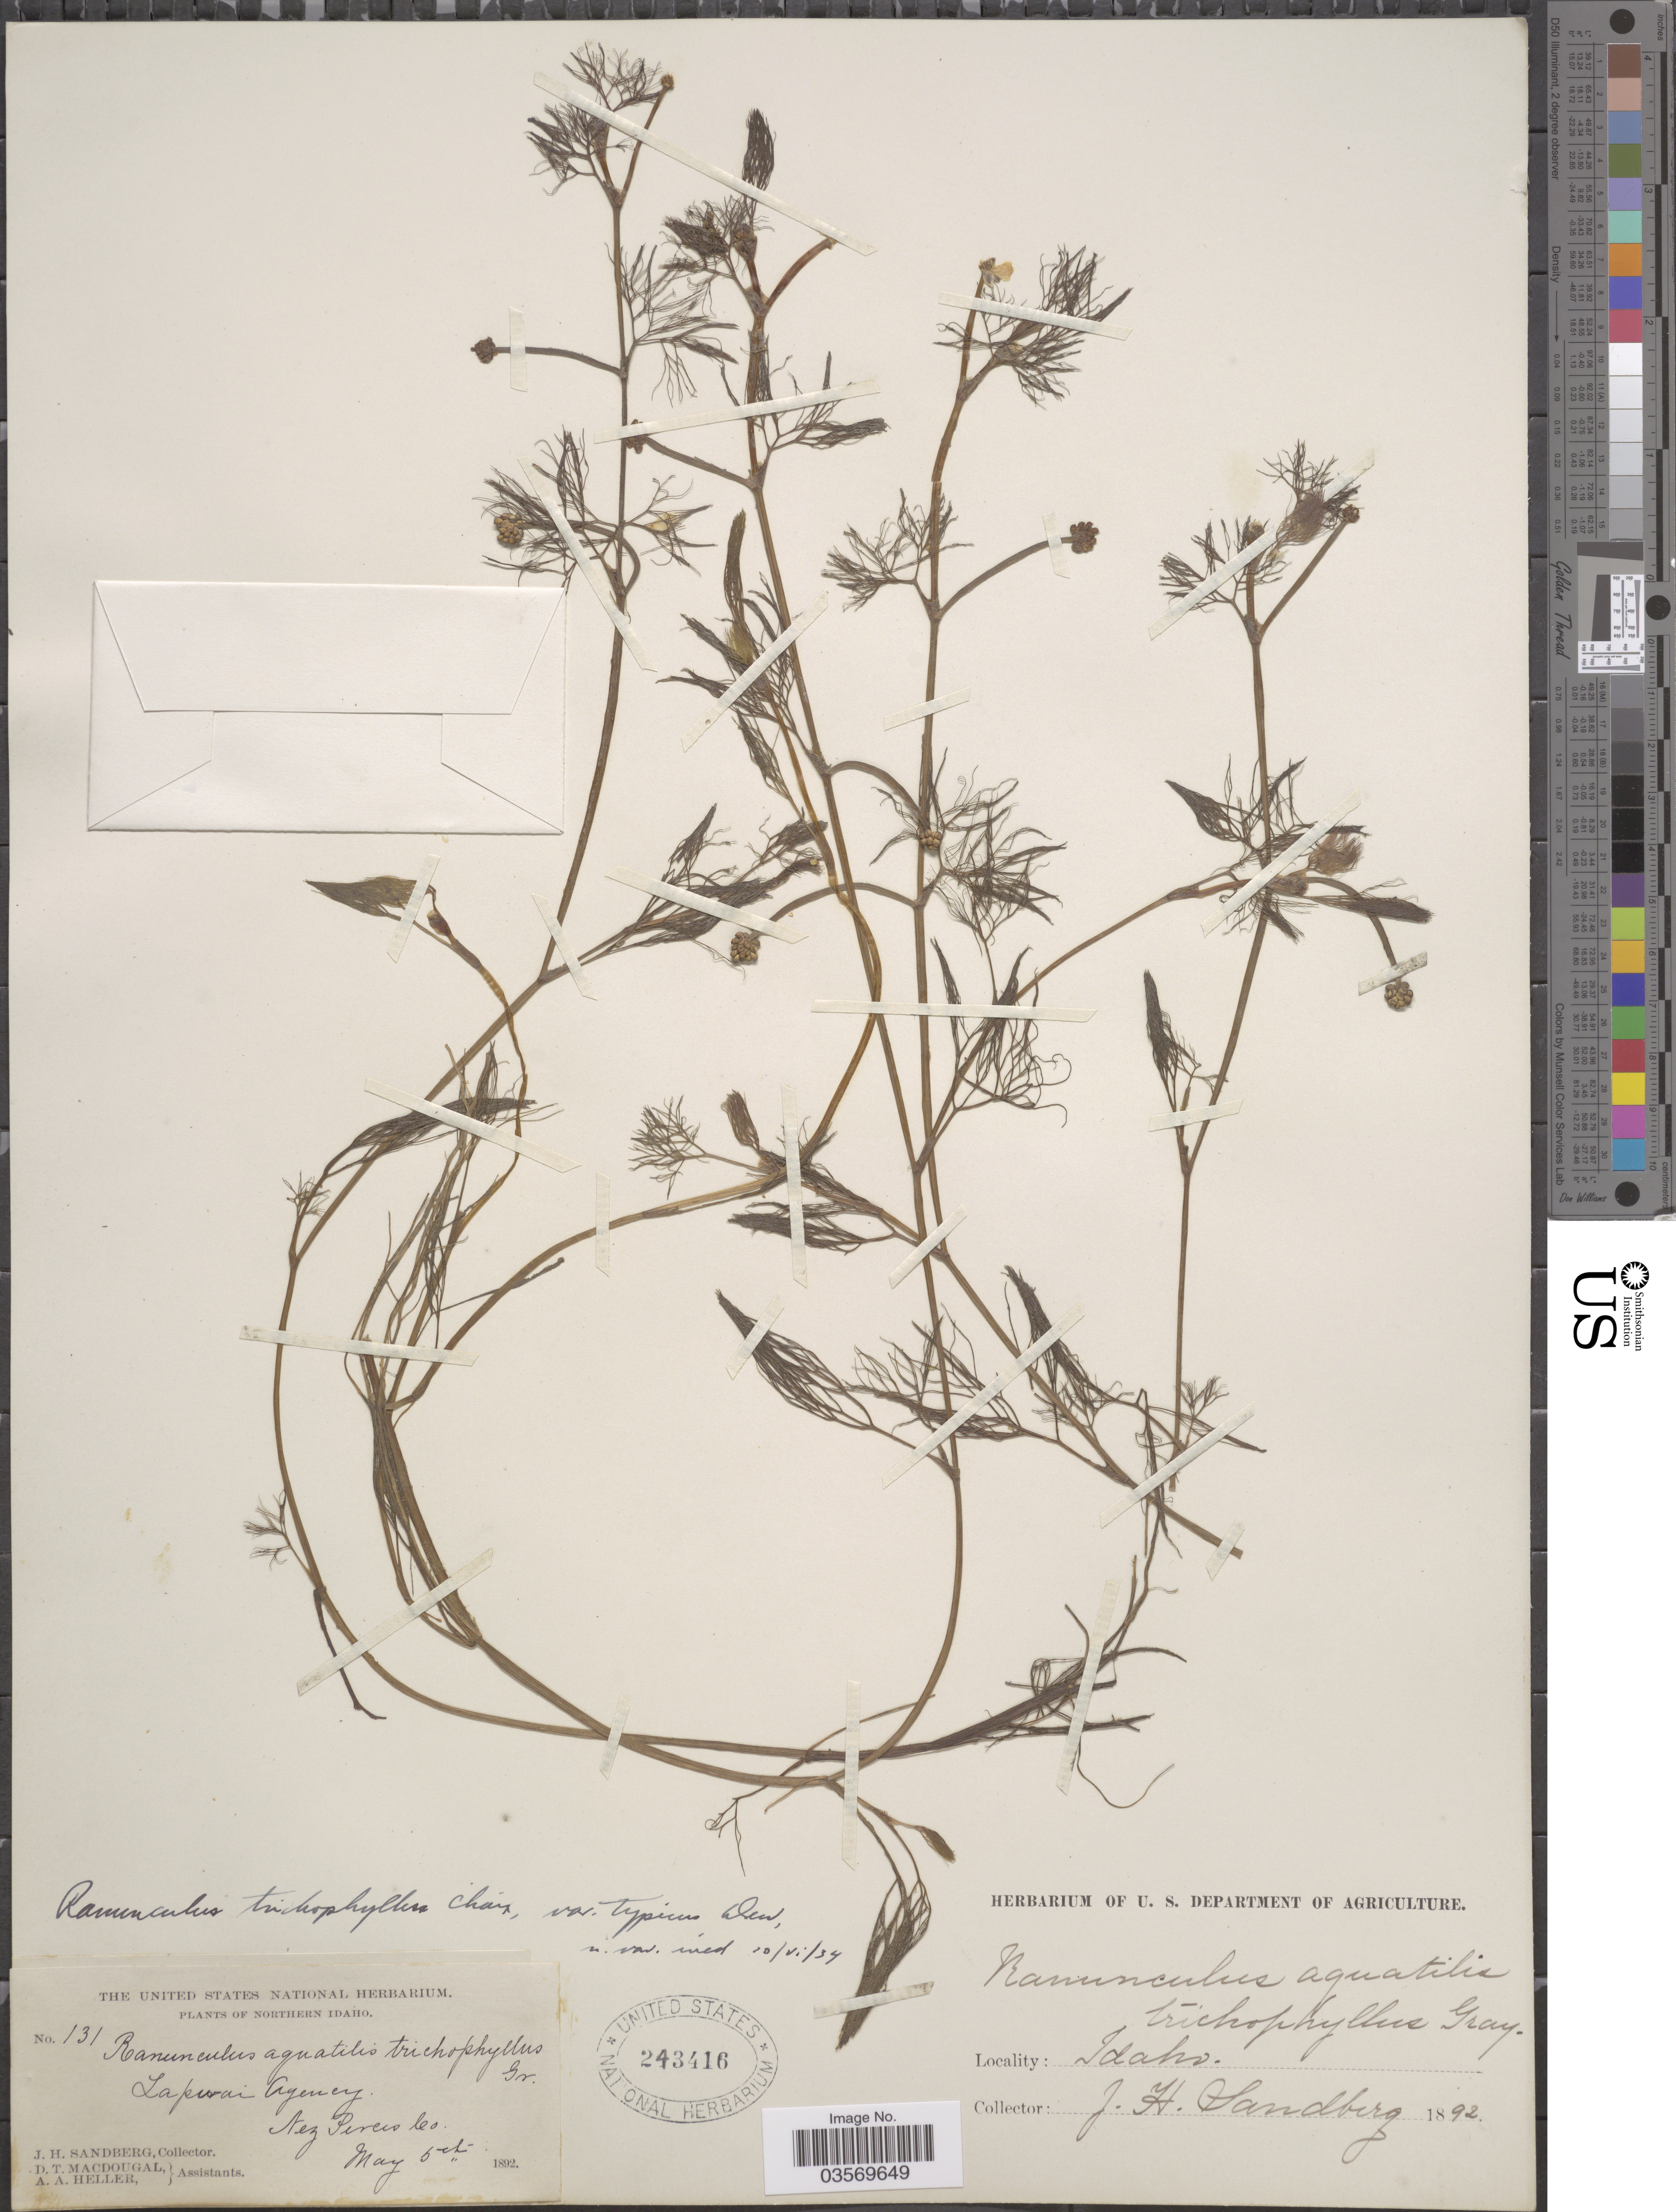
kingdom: Plantae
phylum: Tracheophyta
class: Magnoliopsida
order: Ranunculales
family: Ranunculaceae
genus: Ranunculus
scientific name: Ranunculus trichophyllus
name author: Chaix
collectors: J. H. Sandberg, D. T. MacDougal & A. A. Heller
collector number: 131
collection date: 1892-05-05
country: United States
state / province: Idaho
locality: Northern Idaho. Lapwai Agency. Nez Perces Co.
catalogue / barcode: US 243416